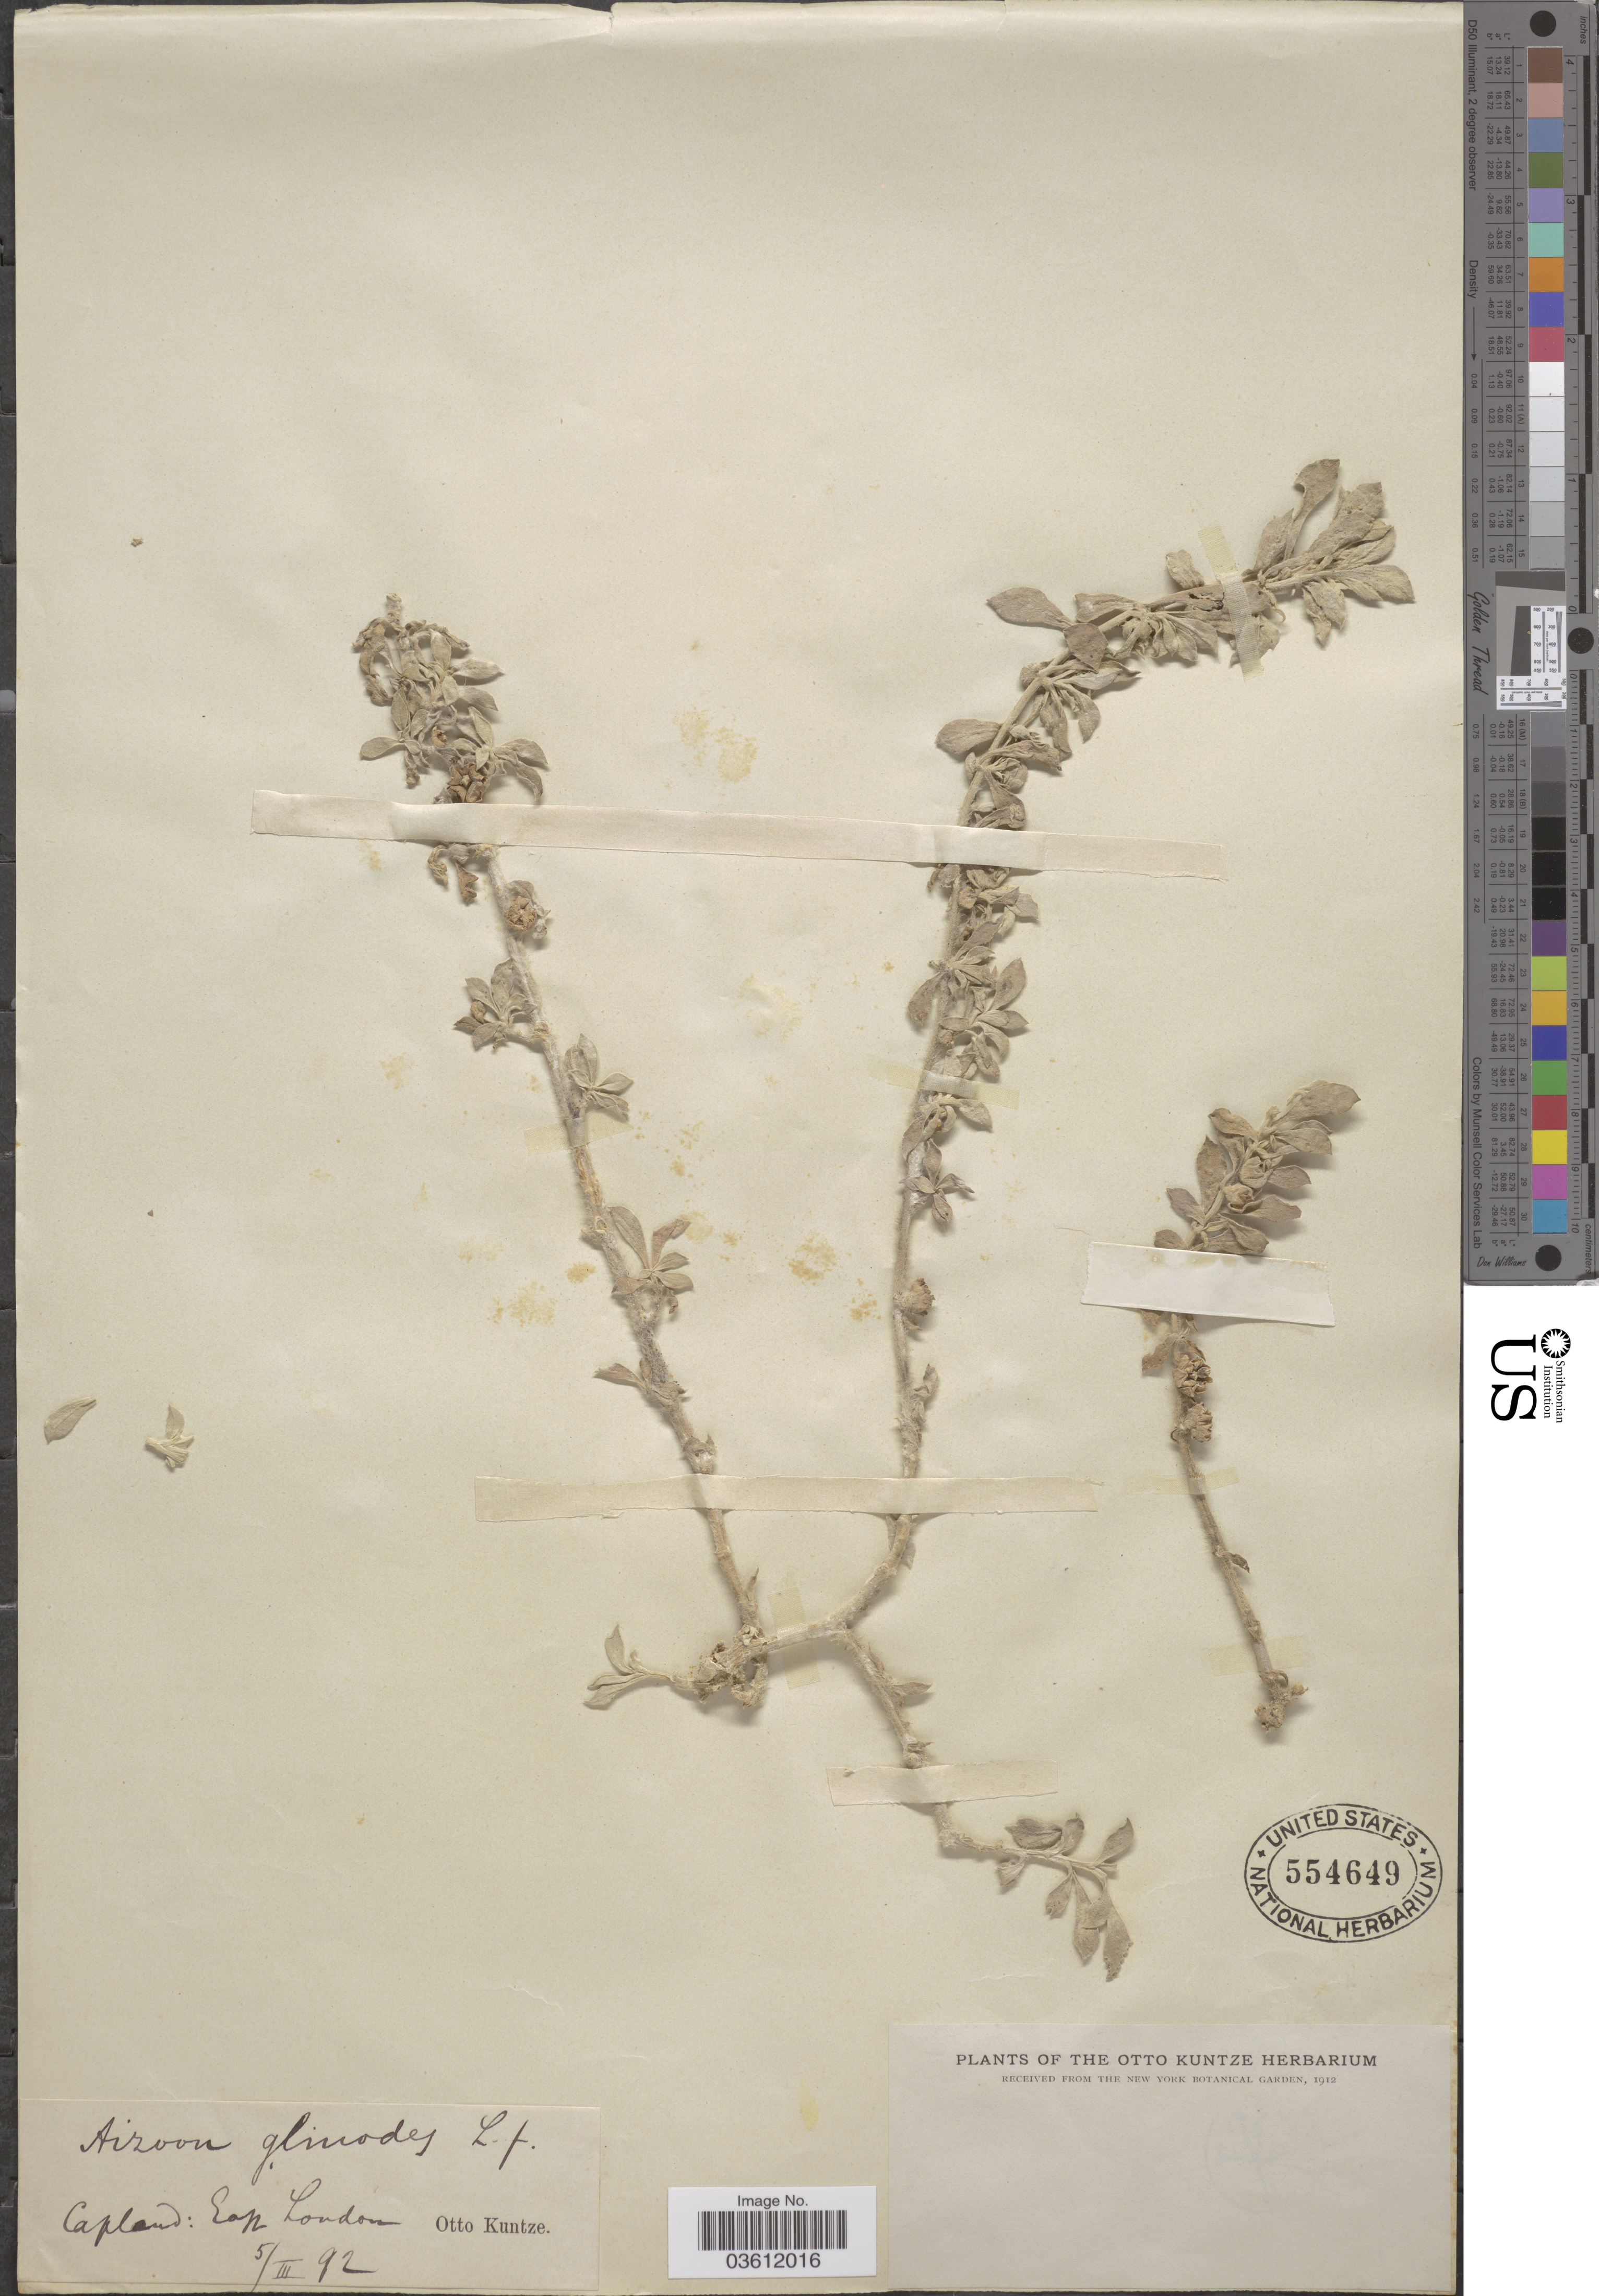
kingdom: Plantae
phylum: Tracheophyta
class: Magnoliopsida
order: Caryophyllales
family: Aizoaceae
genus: Aizoon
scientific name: Aizoon glinoides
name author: Eckl. & Zeyh.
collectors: C.E.O. Kuntze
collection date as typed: Transcribed d/m/y: 5/3/92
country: South Africa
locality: Capland: East London.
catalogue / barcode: US 554649